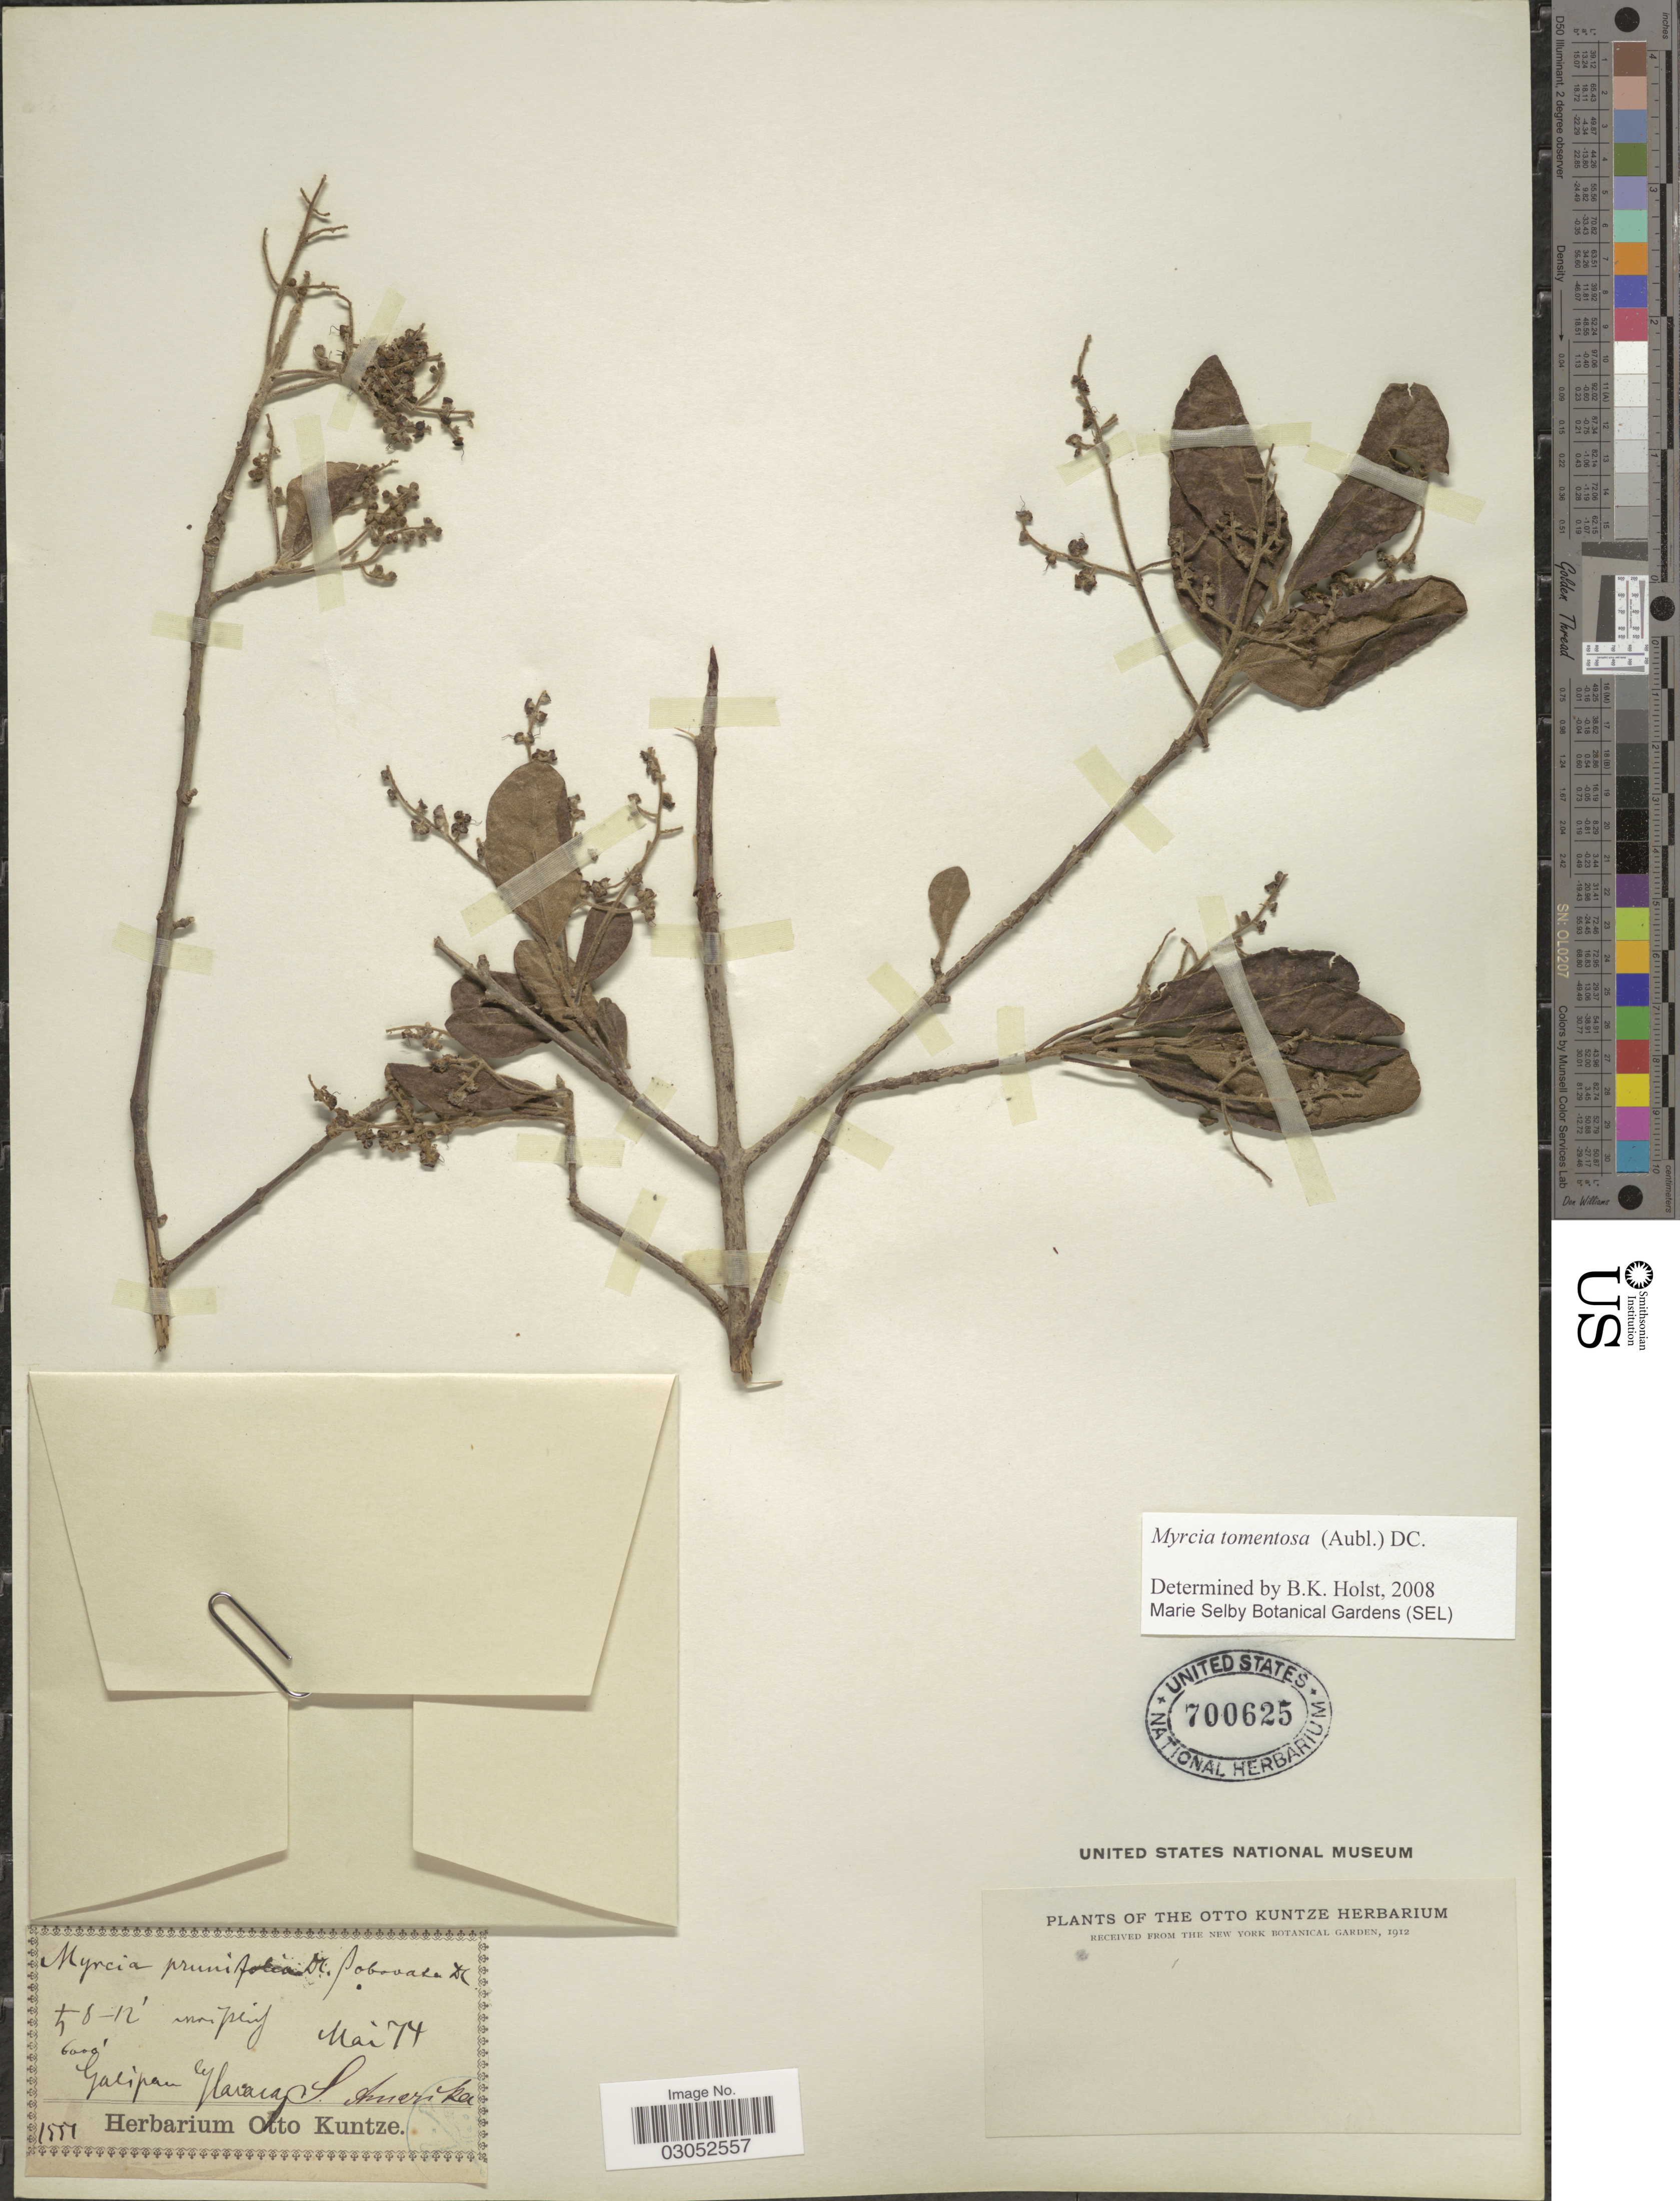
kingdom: Plantae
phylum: Tracheophyta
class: Magnoliopsida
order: Myrtales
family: Myrtaceae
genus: Myrcia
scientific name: Myrcia tomentosa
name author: (Aubl.) DC.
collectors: ex herb. Otto Kuntze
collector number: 1551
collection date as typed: Transcribed d/m/y: /5/74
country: Venezuela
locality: Galipan, Glavaca [interpreted], S. Amerika.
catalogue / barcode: US 700625